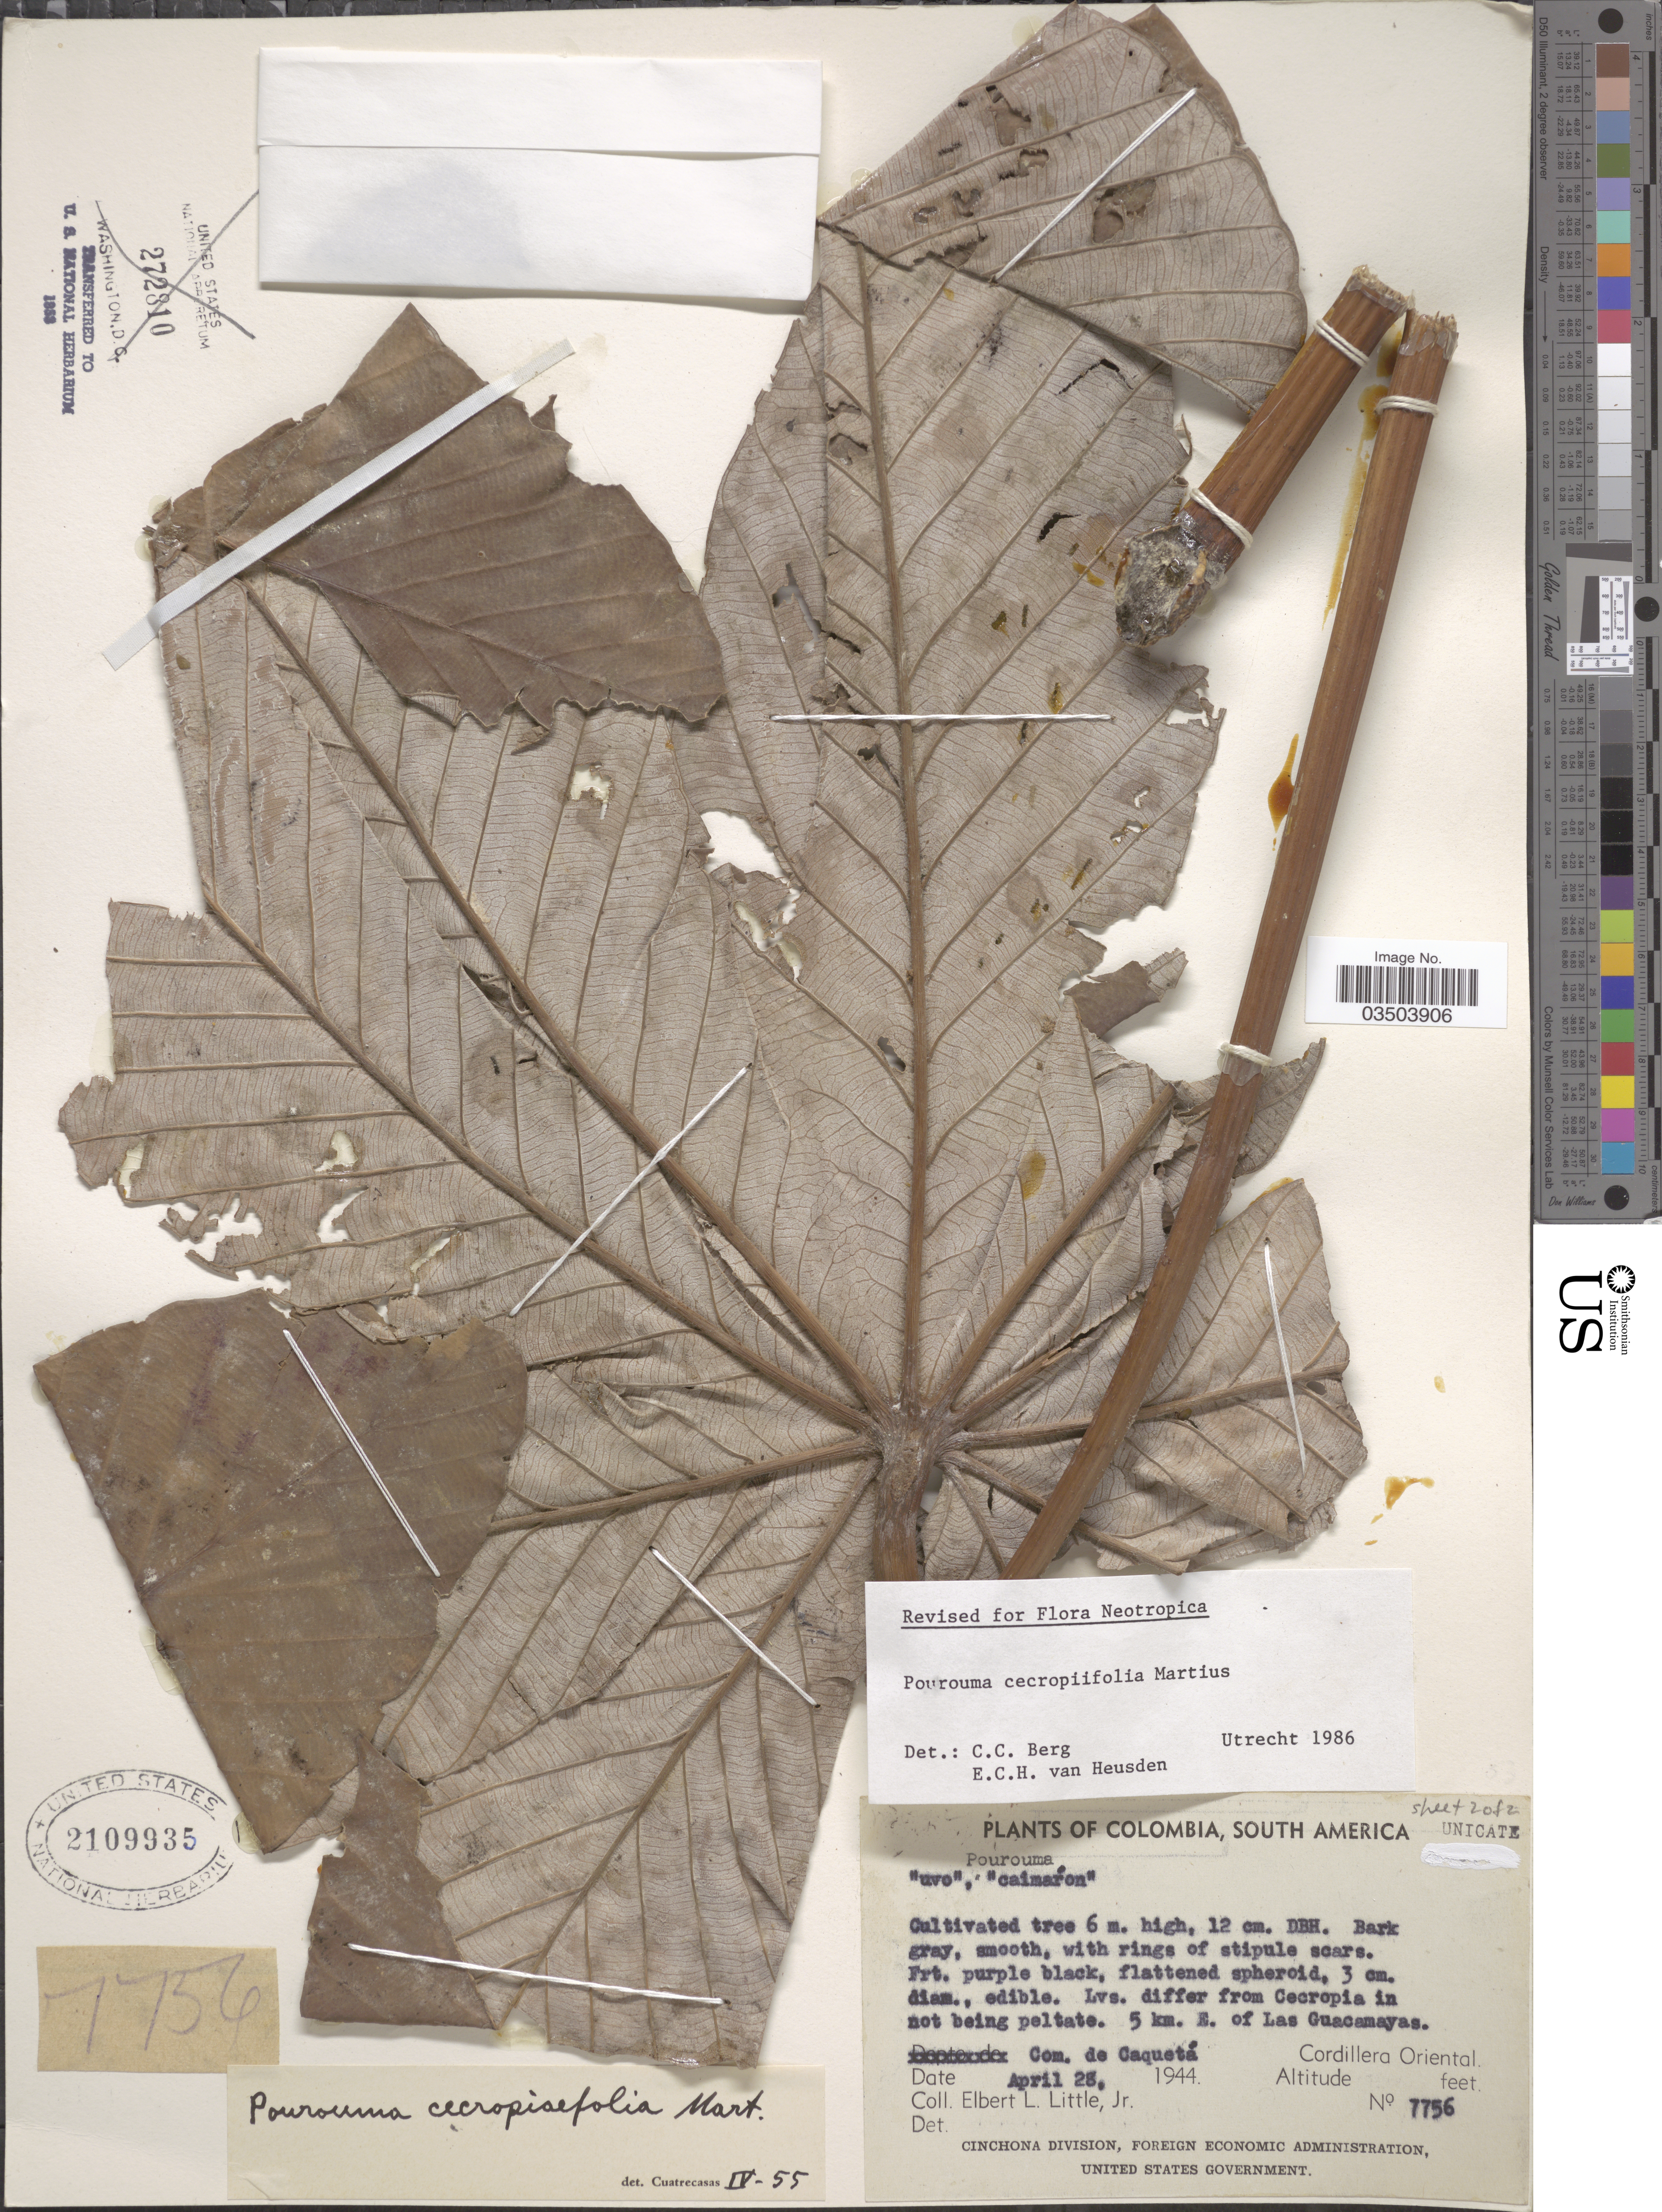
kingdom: Plantae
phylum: Tracheophyta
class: Magnoliopsida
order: Rosales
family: Urticaceae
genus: Pourouma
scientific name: Pourouma cecropiifolia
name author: Mart.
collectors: E. L. Little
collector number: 7756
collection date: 1944-04-28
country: Colombia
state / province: Caquetá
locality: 5 km. E. of Las Guacamayas. Com. de Caquetá. Cordillera Oriental.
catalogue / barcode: US 2109935